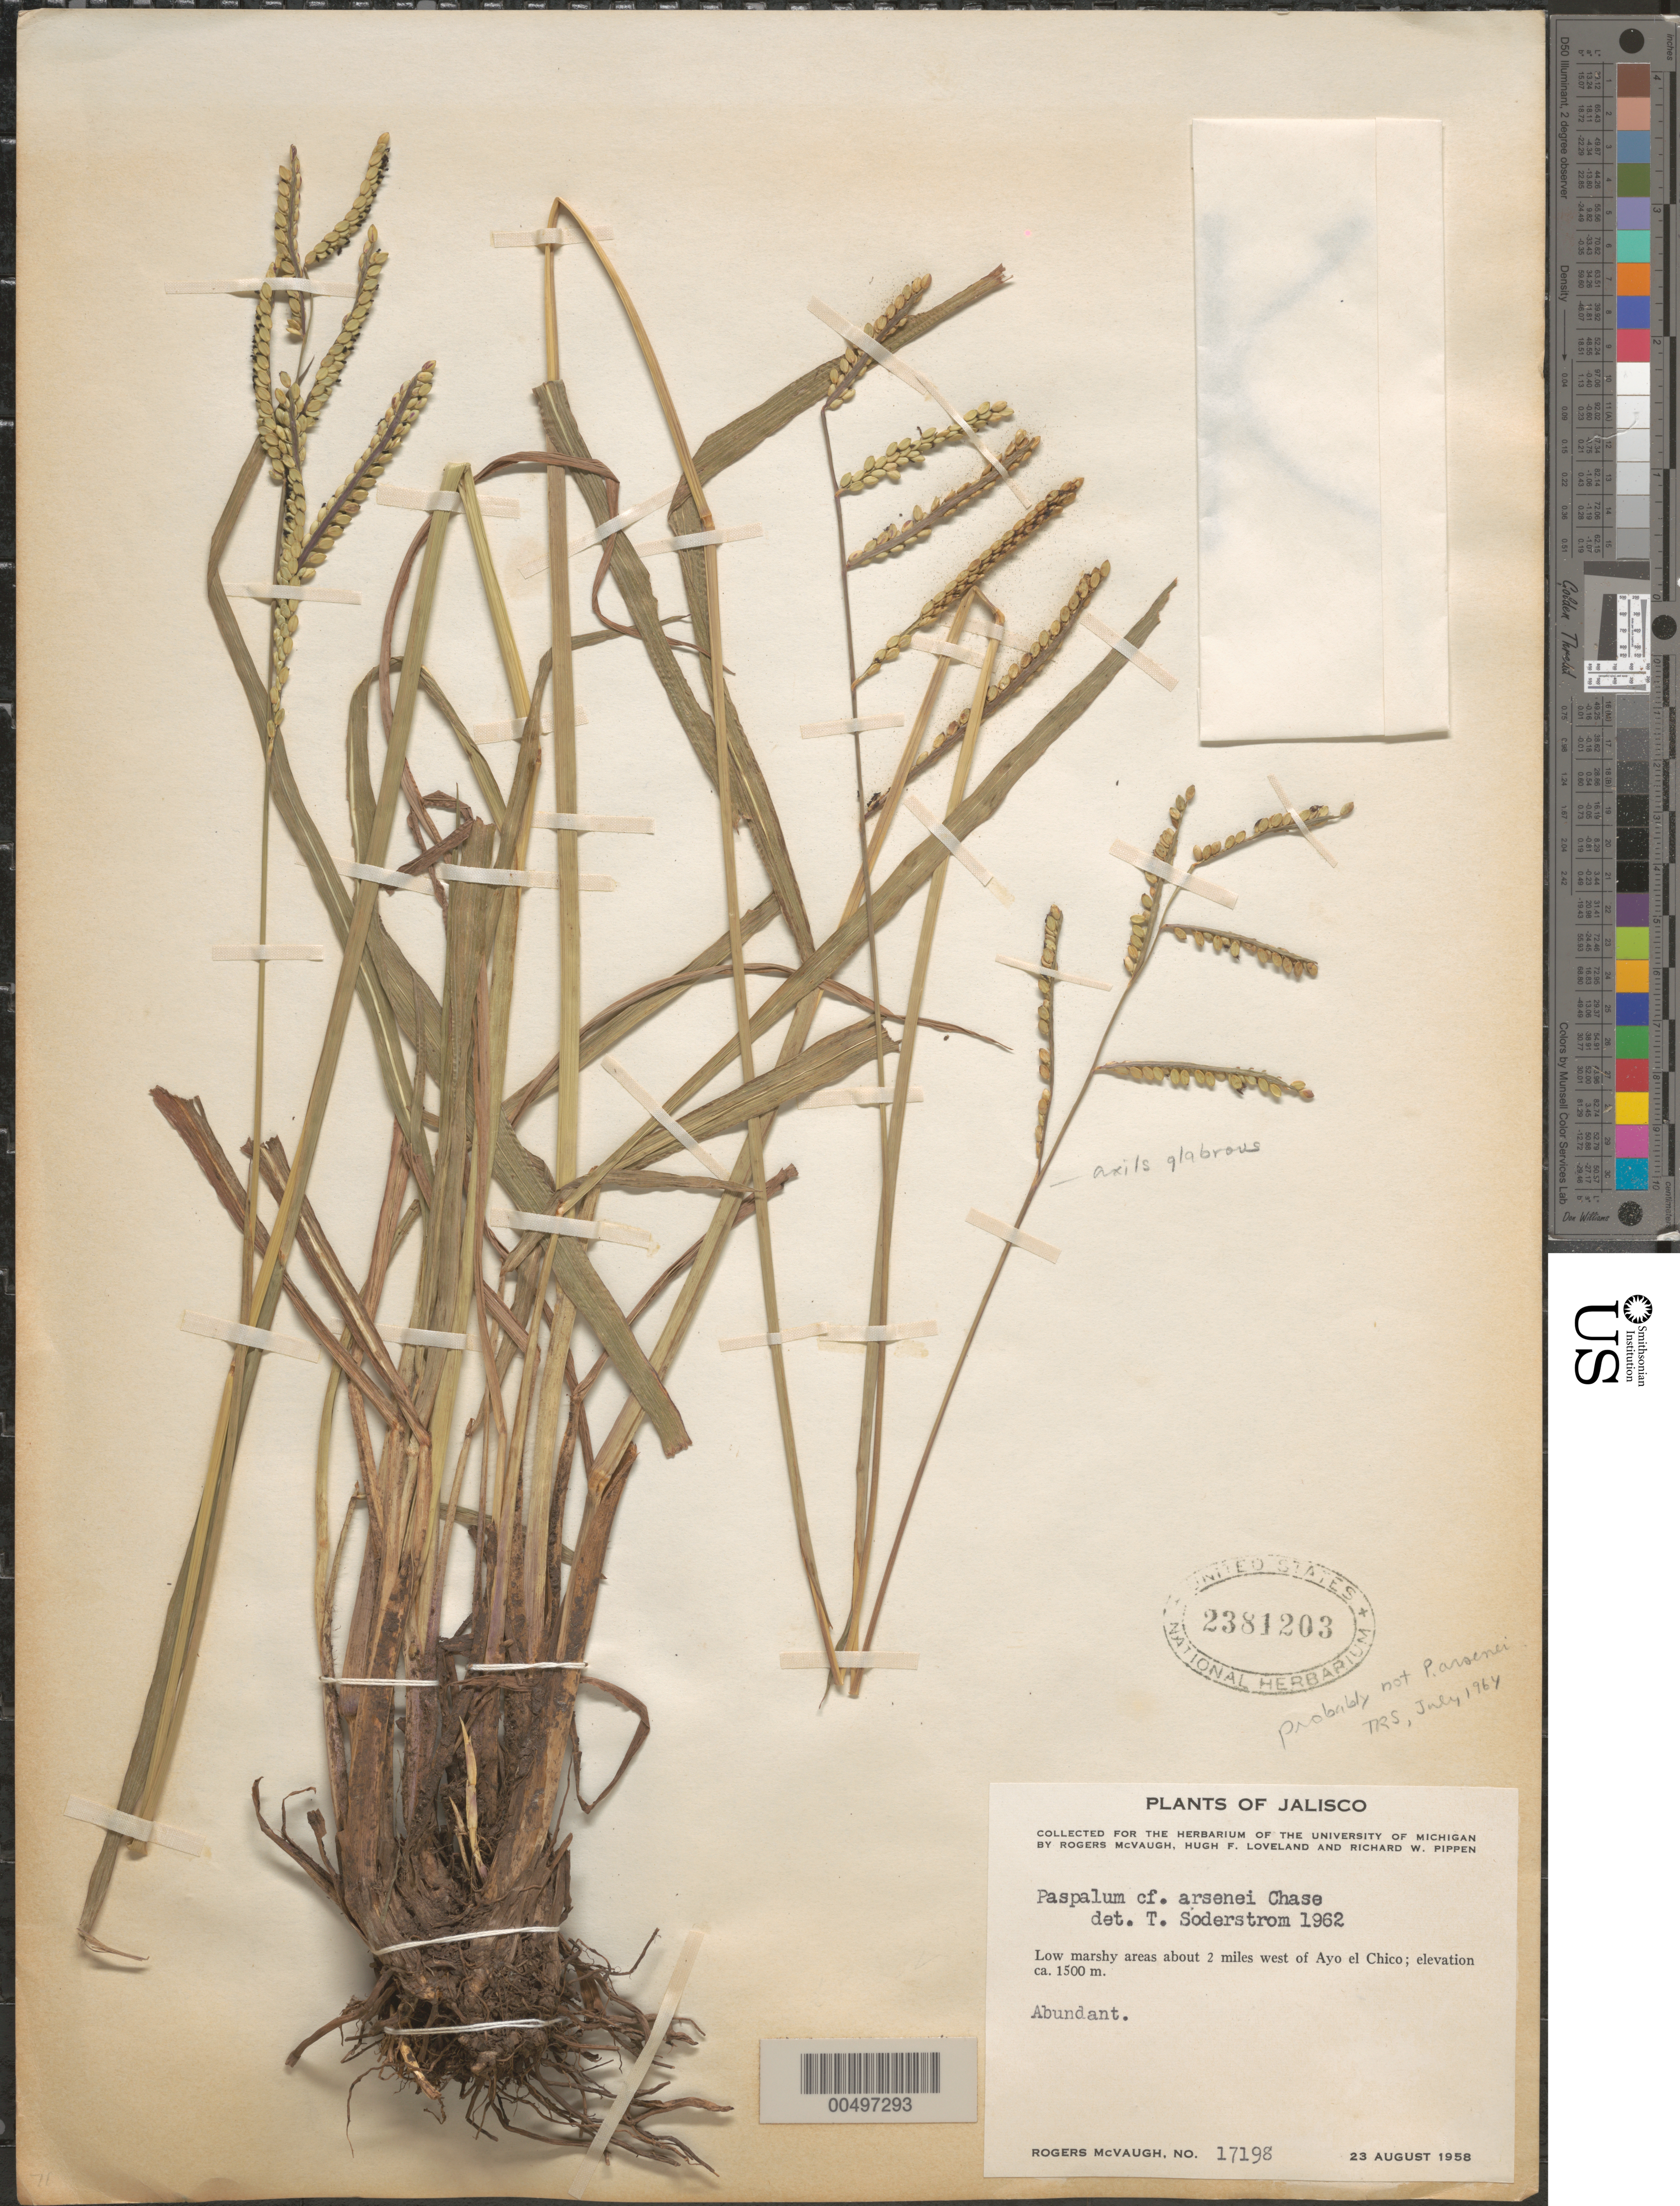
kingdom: Plantae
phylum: Tracheophyta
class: Liliopsida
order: Poales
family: Poaceae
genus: Paspalum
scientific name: Paspalum arsenei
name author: Chase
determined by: Soderstrom, T. R.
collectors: R. McVaugh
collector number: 17198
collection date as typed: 23 Aug 1958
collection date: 1958-08-23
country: Mexico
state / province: Jalisco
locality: About 2 mi W of Ayo el Chico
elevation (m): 1500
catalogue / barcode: US 2381203